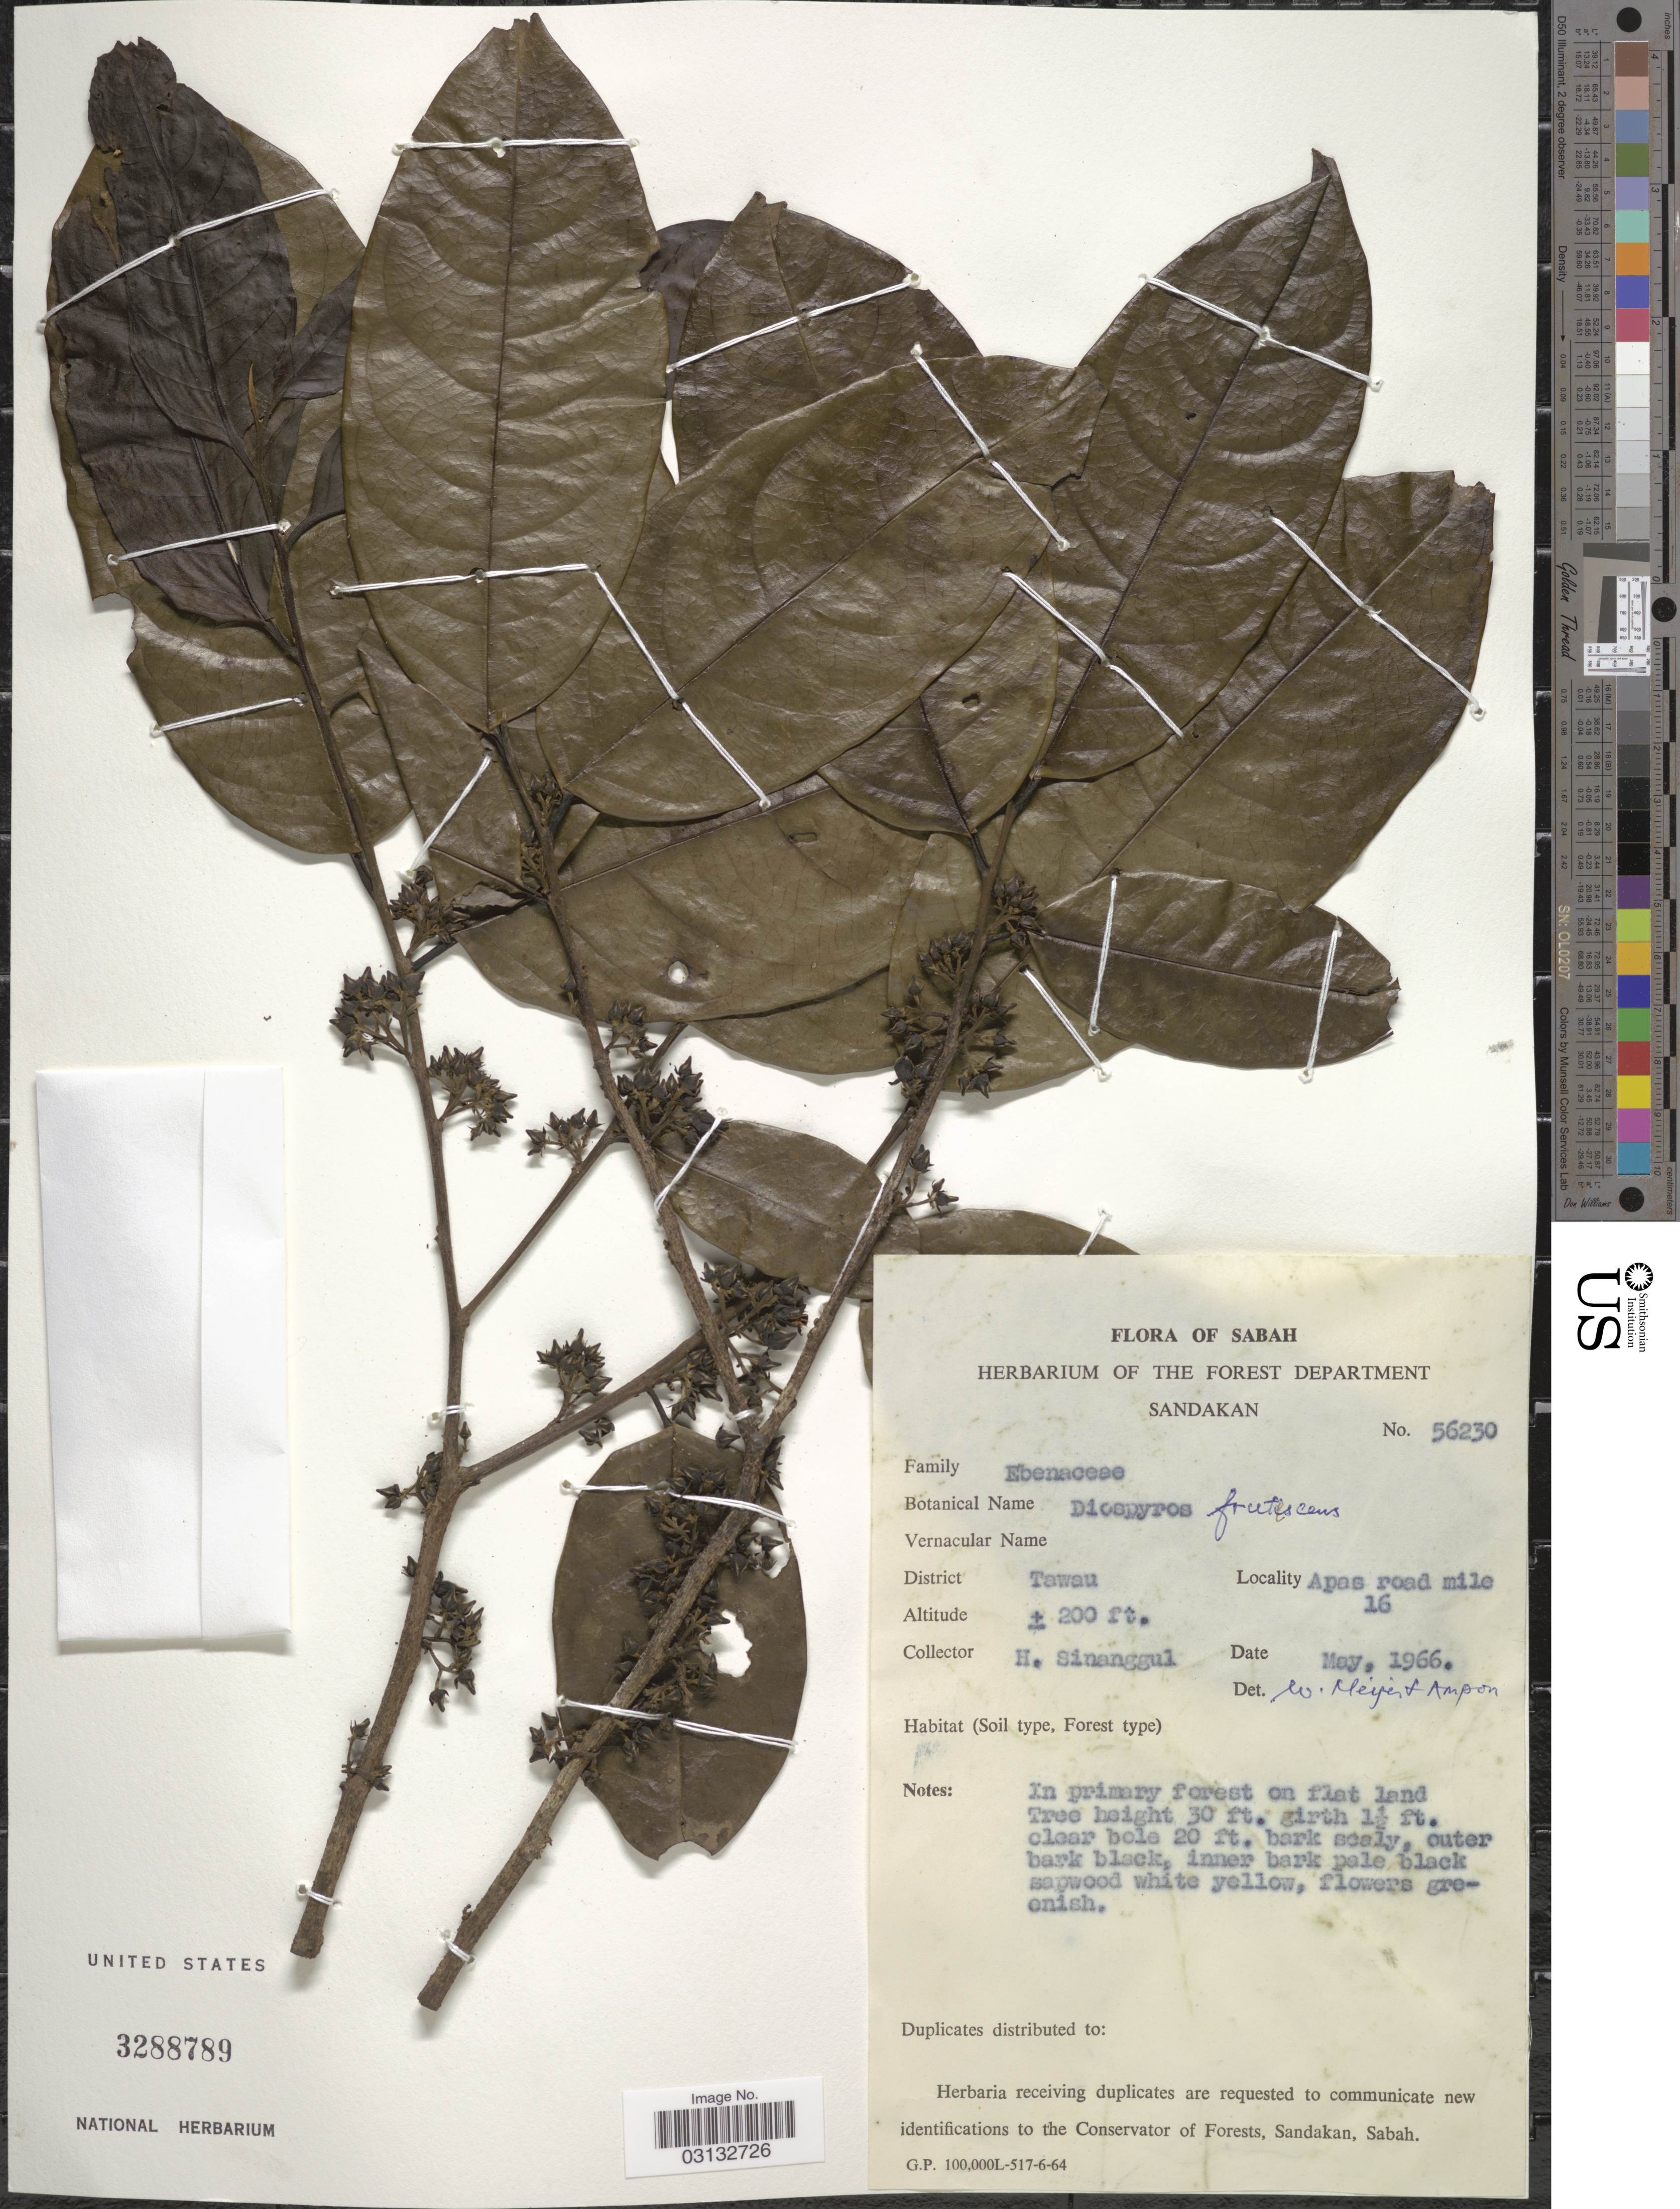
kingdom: Plantae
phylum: Tracheophyta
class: Magnoliopsida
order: Ericales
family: Ebenaceae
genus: Diospyros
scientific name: Diospyros frutescens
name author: Blume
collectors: H. Sinanggul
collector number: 56230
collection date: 1966-05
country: Malaysia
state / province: Sabah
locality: District Tawau. Apas road mile 16.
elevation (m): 61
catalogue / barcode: US 3288789